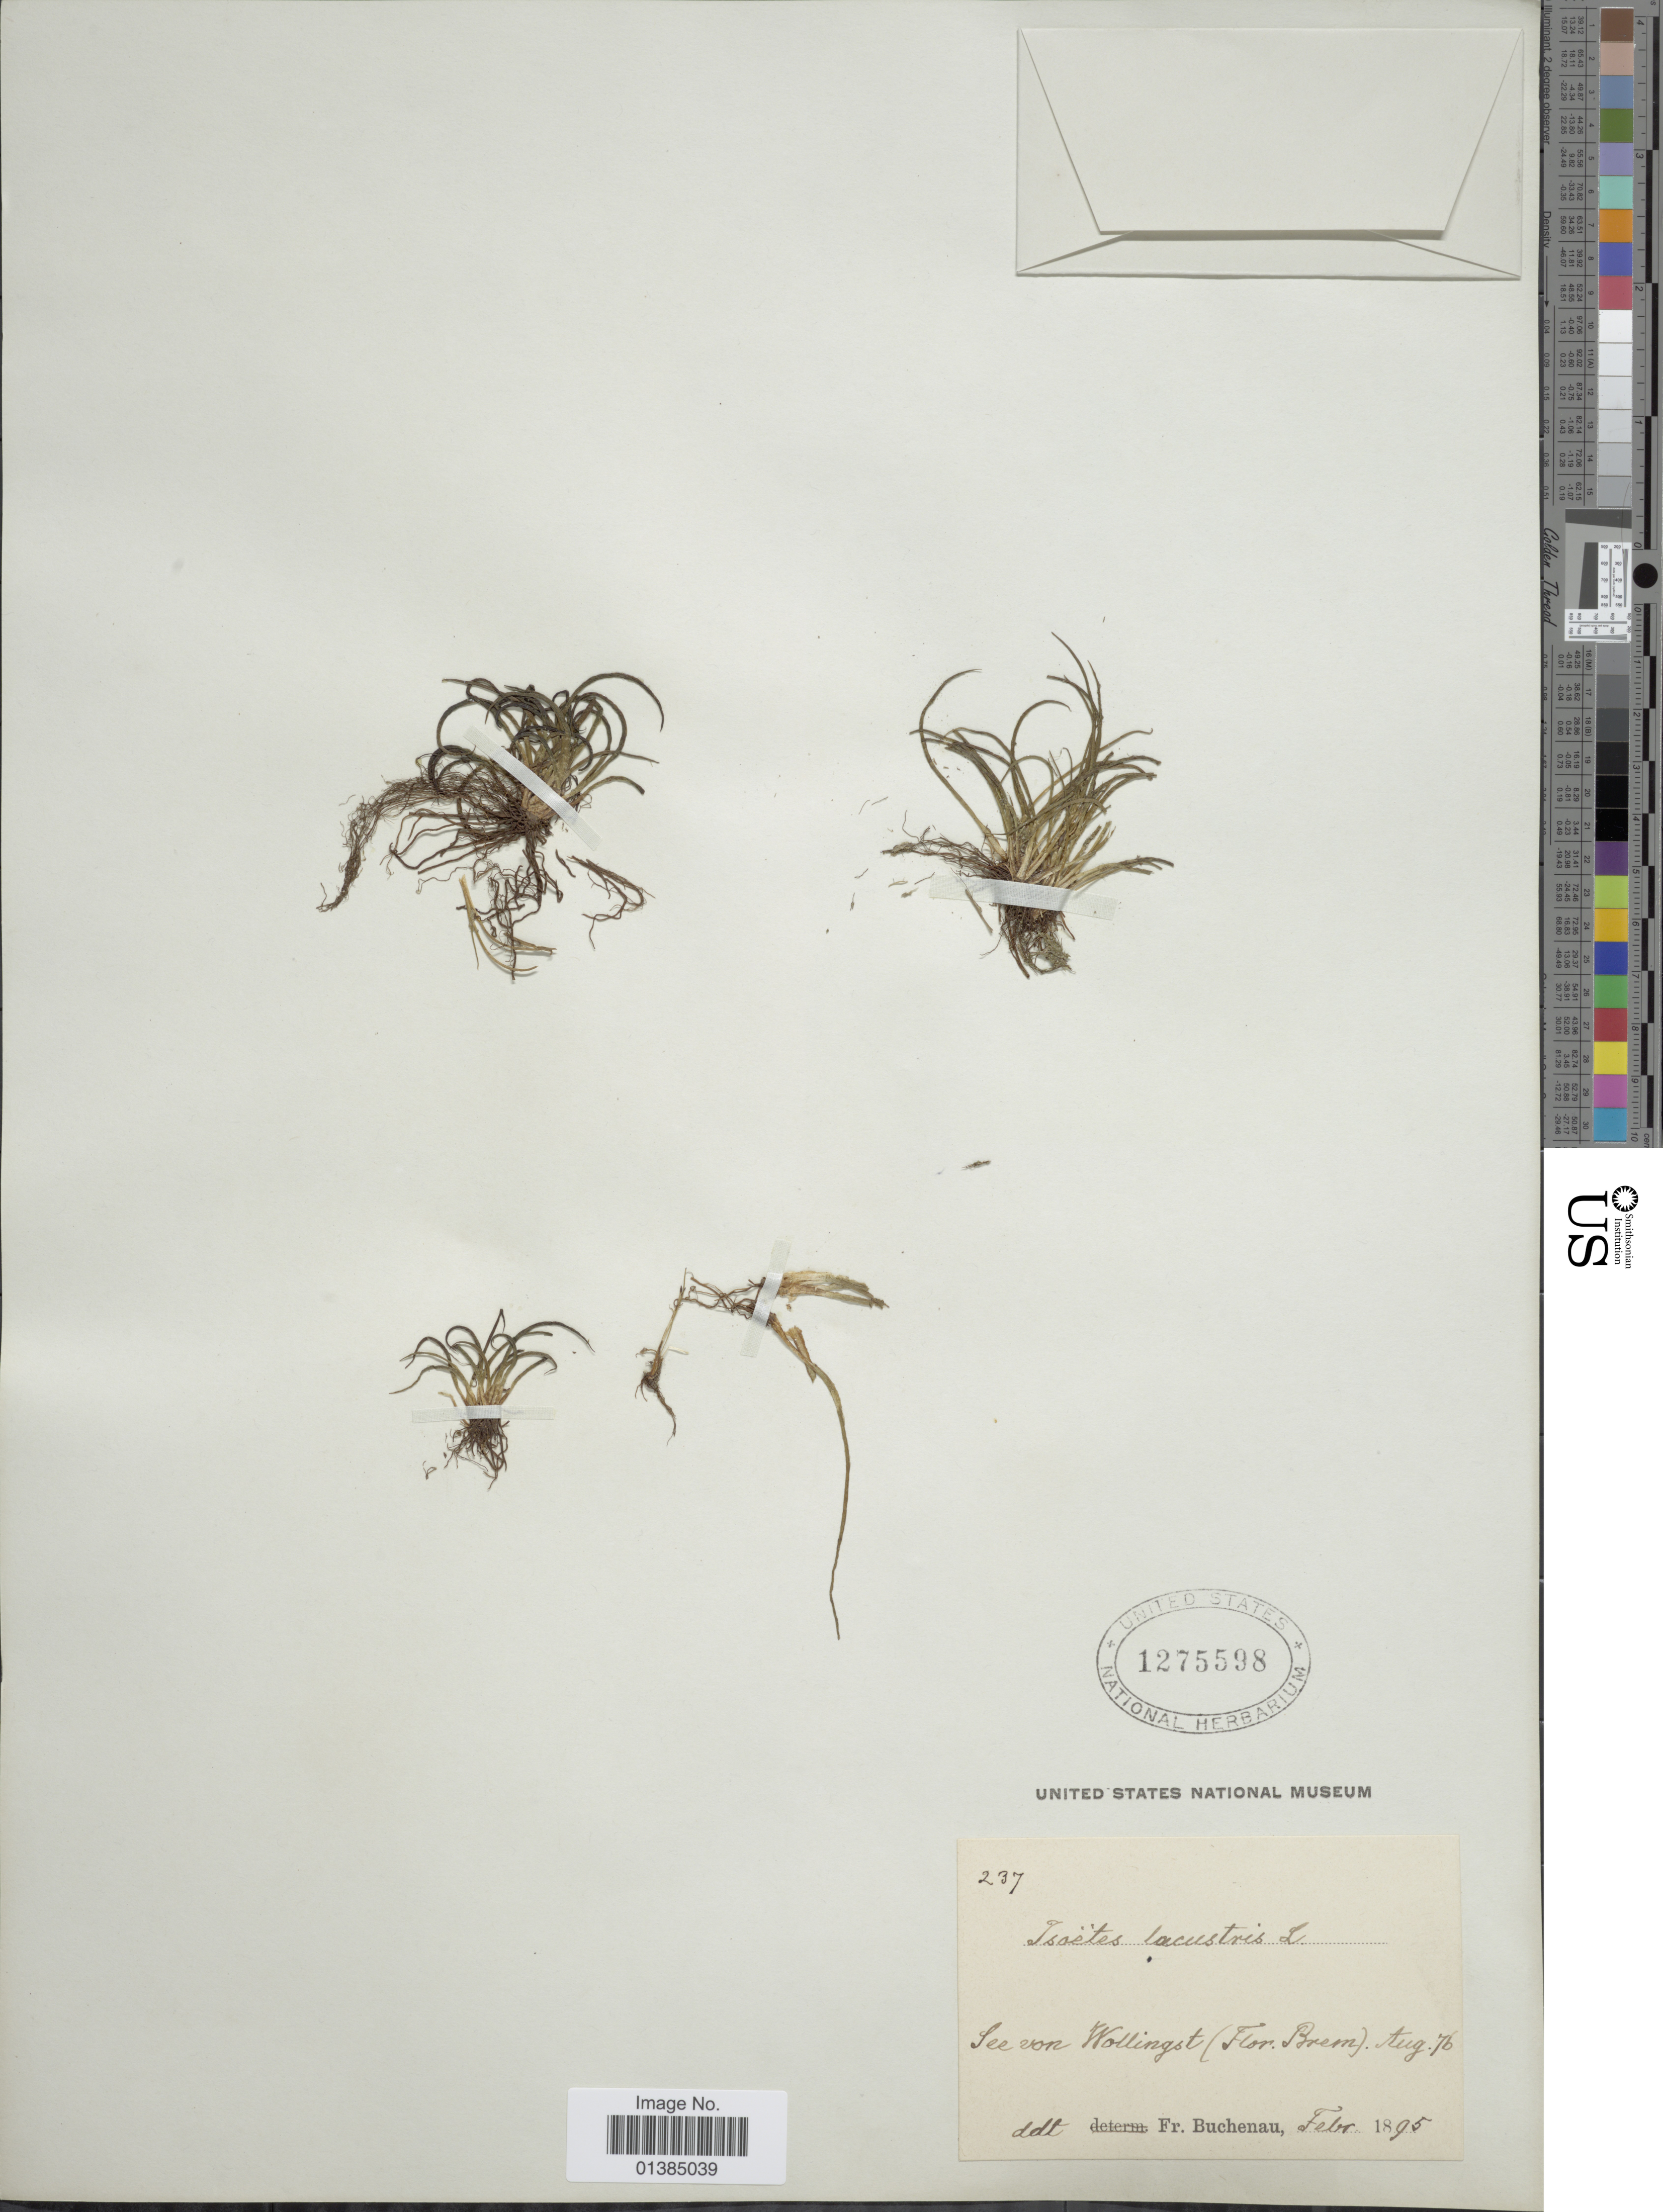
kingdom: Plantae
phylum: Tracheophyta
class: Lycopodiopsida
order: Isoetales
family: Isoetaceae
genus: Isoetes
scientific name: Isoetes lacustris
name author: L.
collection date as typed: Transcribed d/m/y: /8/76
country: Germany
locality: See von Wollingst (Flor. Brem).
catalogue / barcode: US 1275598